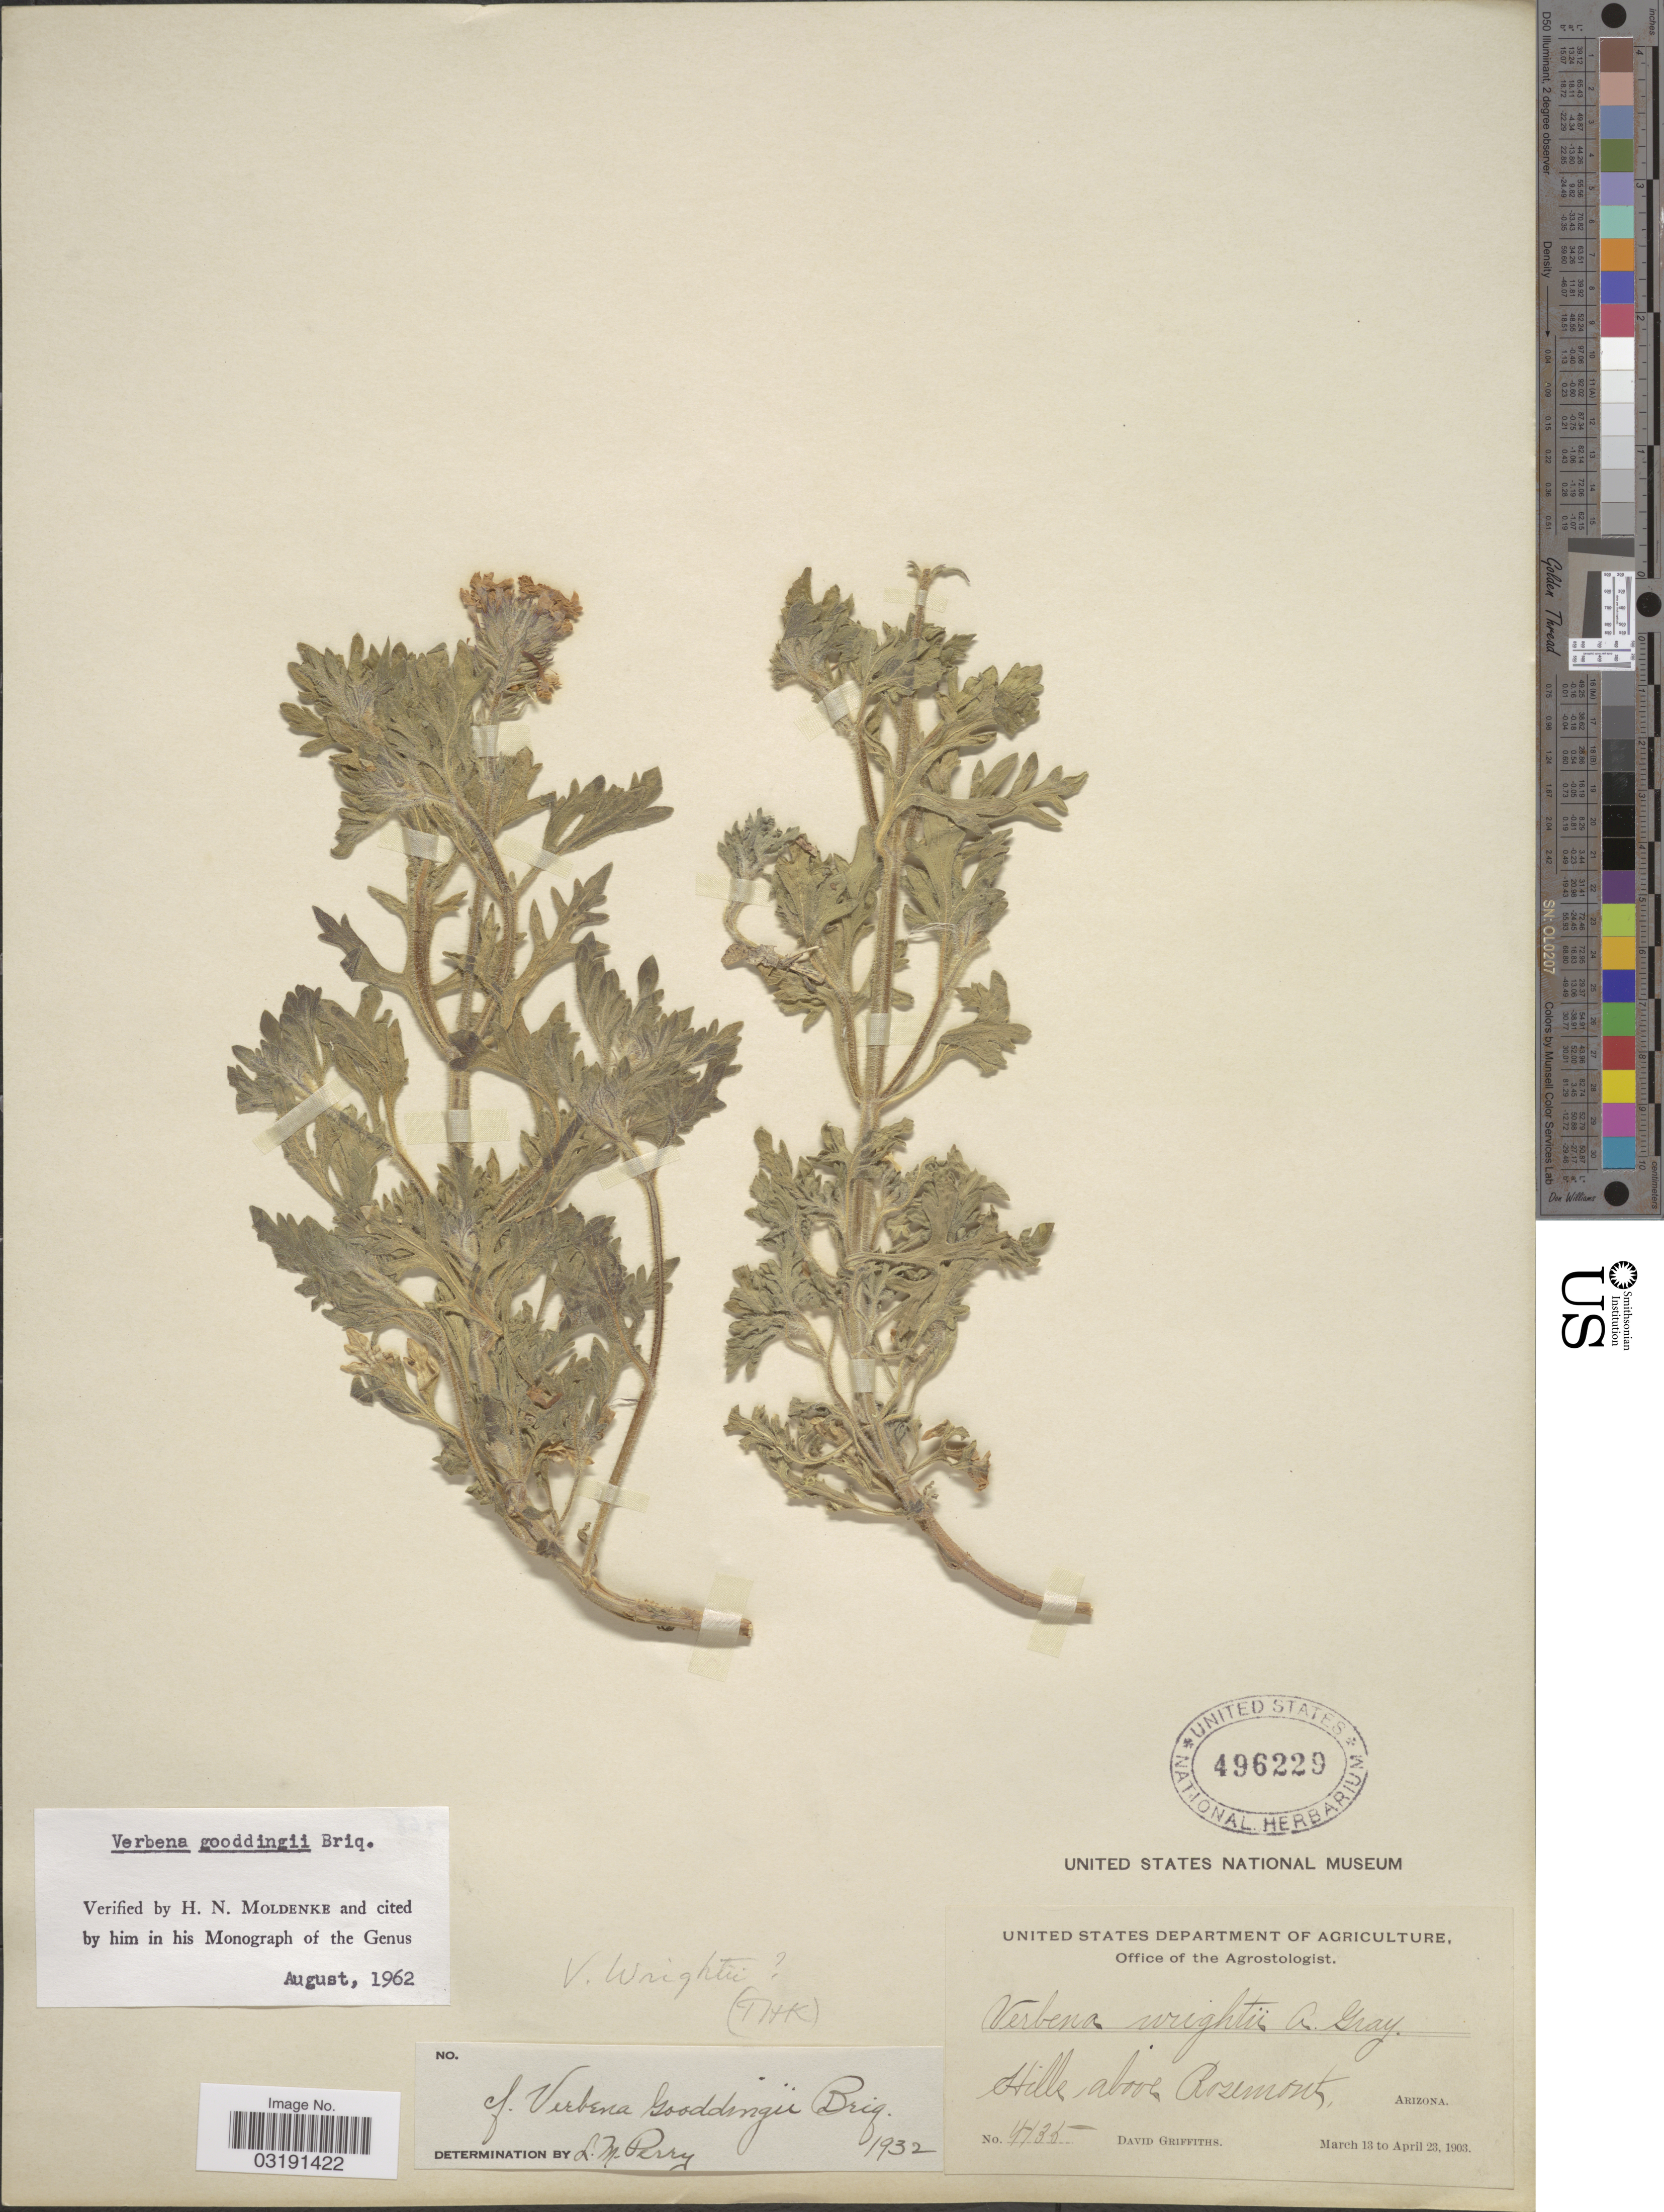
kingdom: Plantae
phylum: Tracheophyta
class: Magnoliopsida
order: Lamiales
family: Verbenaceae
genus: Verbena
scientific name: Verbena gooddingii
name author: Briq.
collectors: D. Griffiths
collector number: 4135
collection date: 1903-03-13/1903-04-23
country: United States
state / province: Arizona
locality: Hills above Rosemont.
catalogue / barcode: US 496229